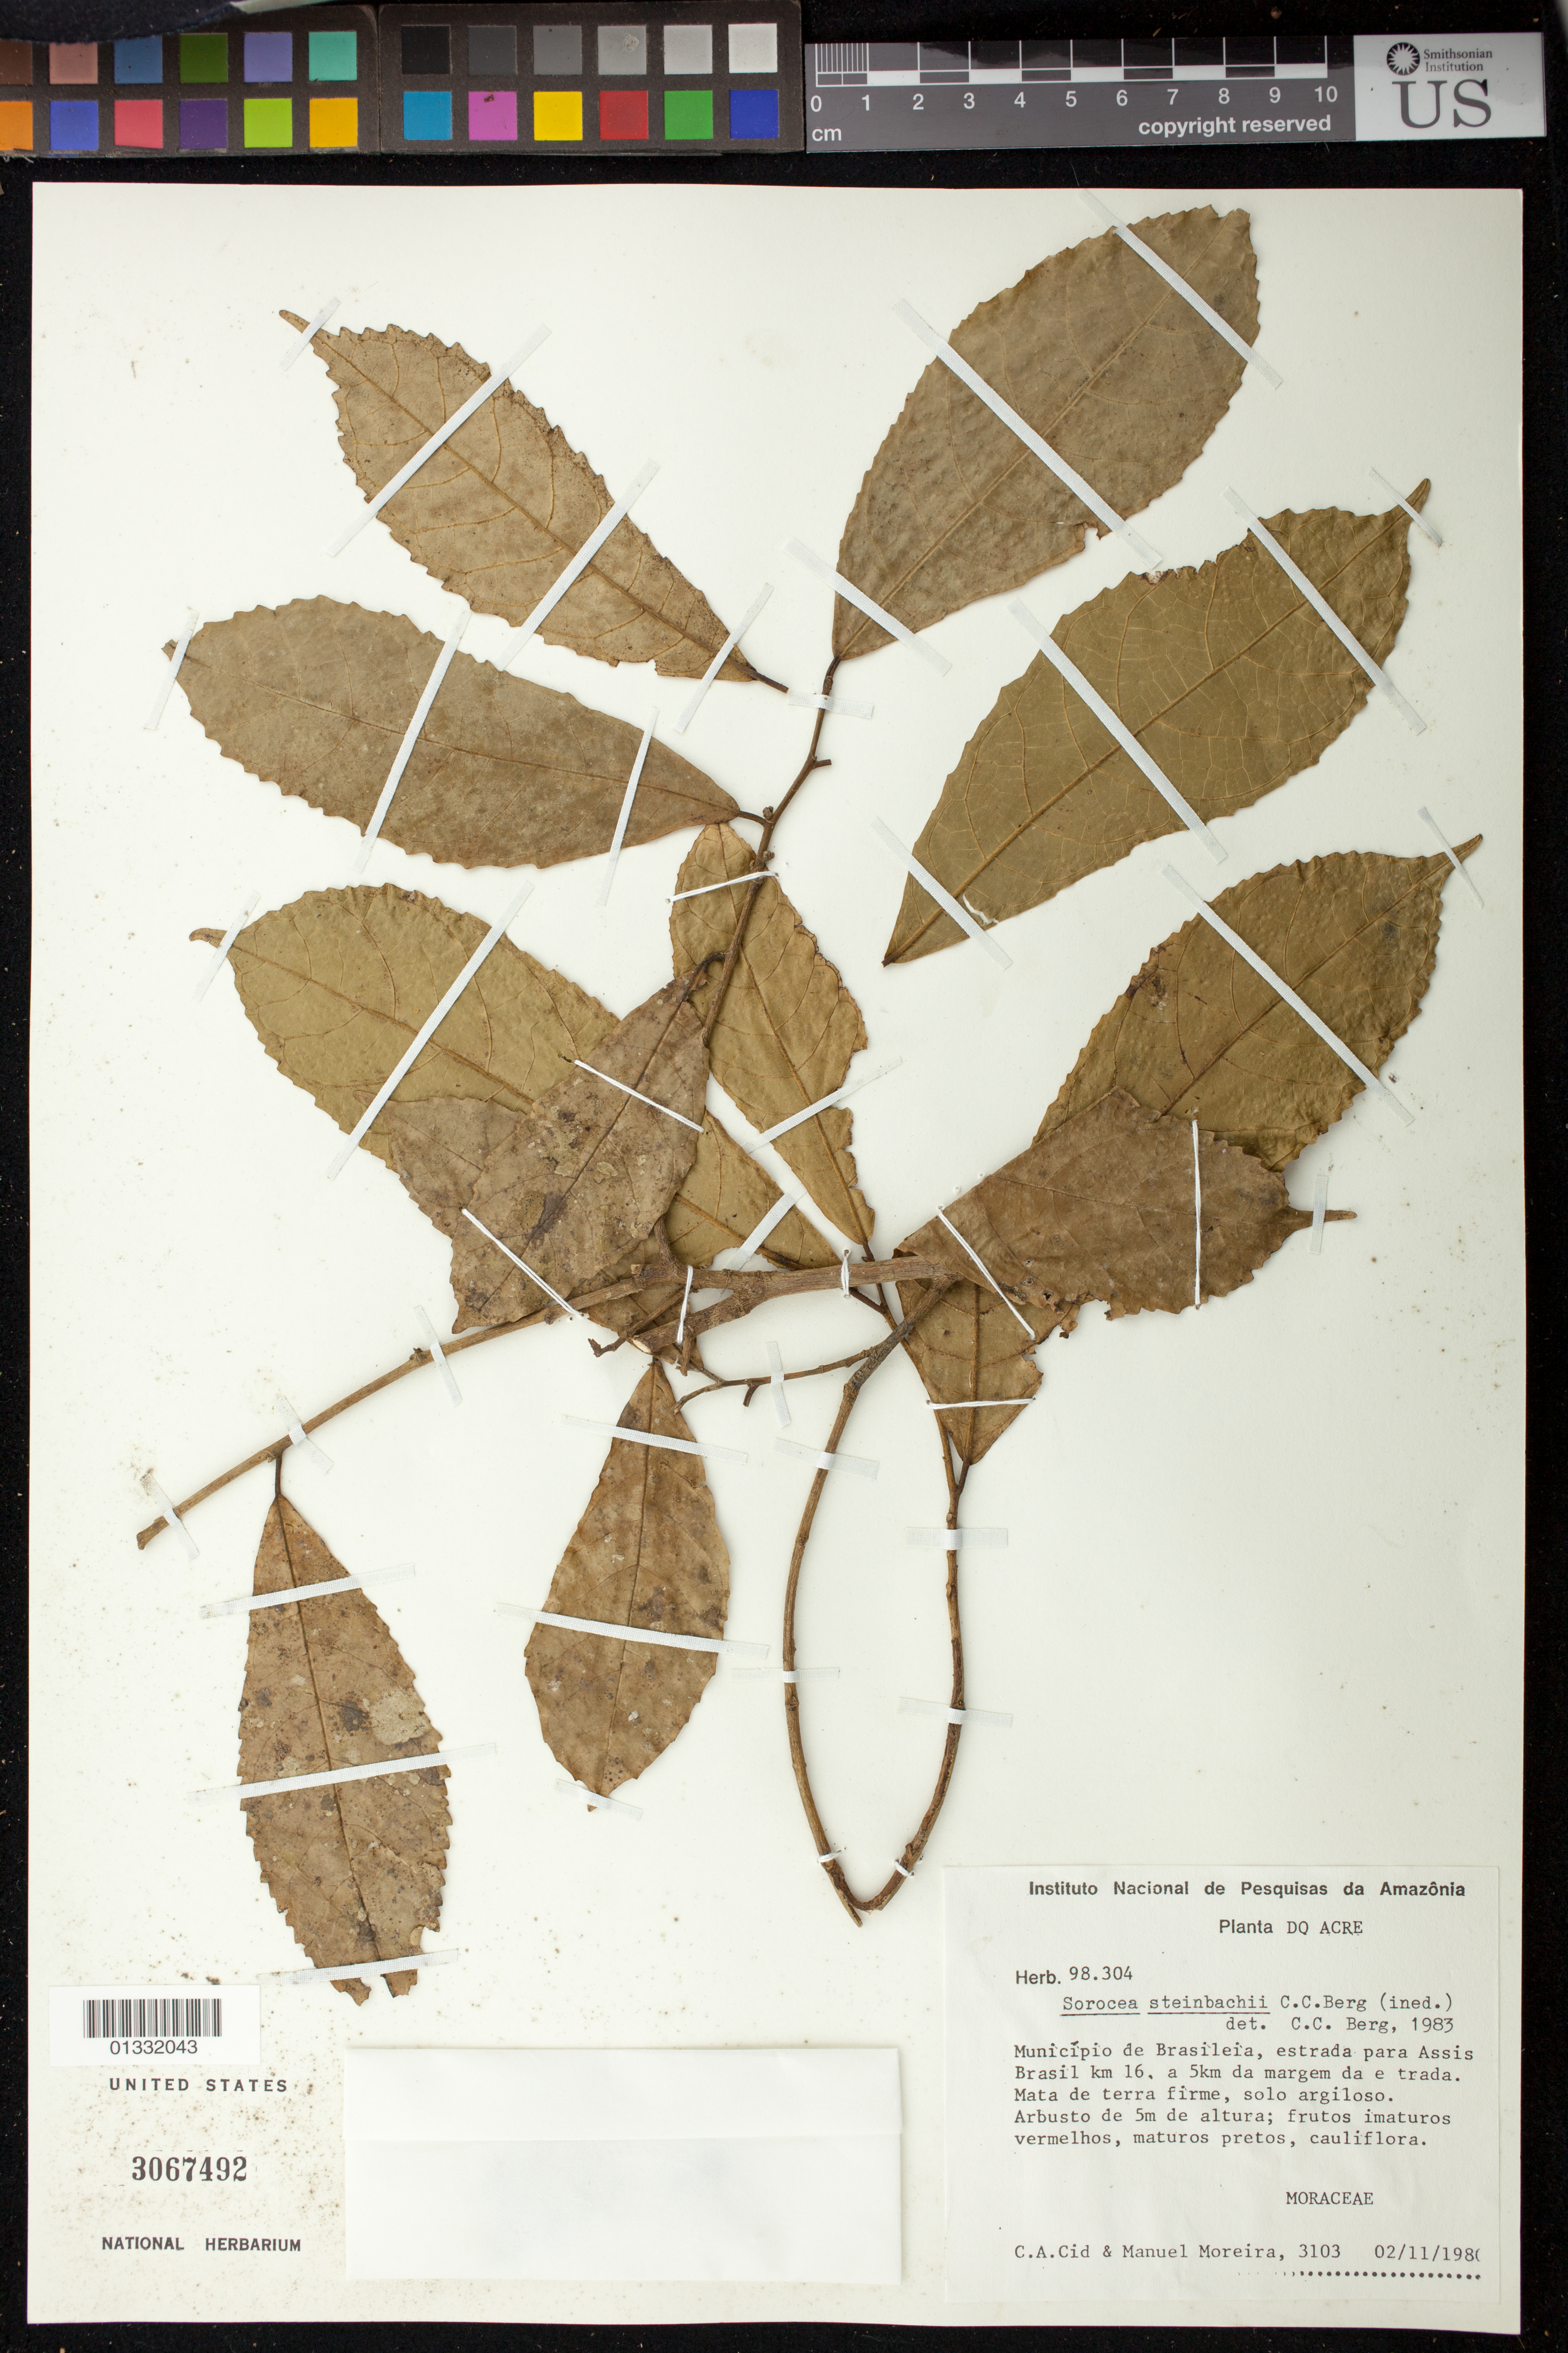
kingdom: Plantae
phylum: Tracheophyta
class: Magnoliopsida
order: Rosales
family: Moraceae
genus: Sorocea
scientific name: Sorocea steinbachii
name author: C.C. Berg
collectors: C. A. Cid Ferreira & M. Moreira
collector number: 3103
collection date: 1980-11-02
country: Brazil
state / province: Acre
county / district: Brasiléia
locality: Estrada para Assis Brasil km 16, a 5km da margem da entrada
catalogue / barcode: US 3067492